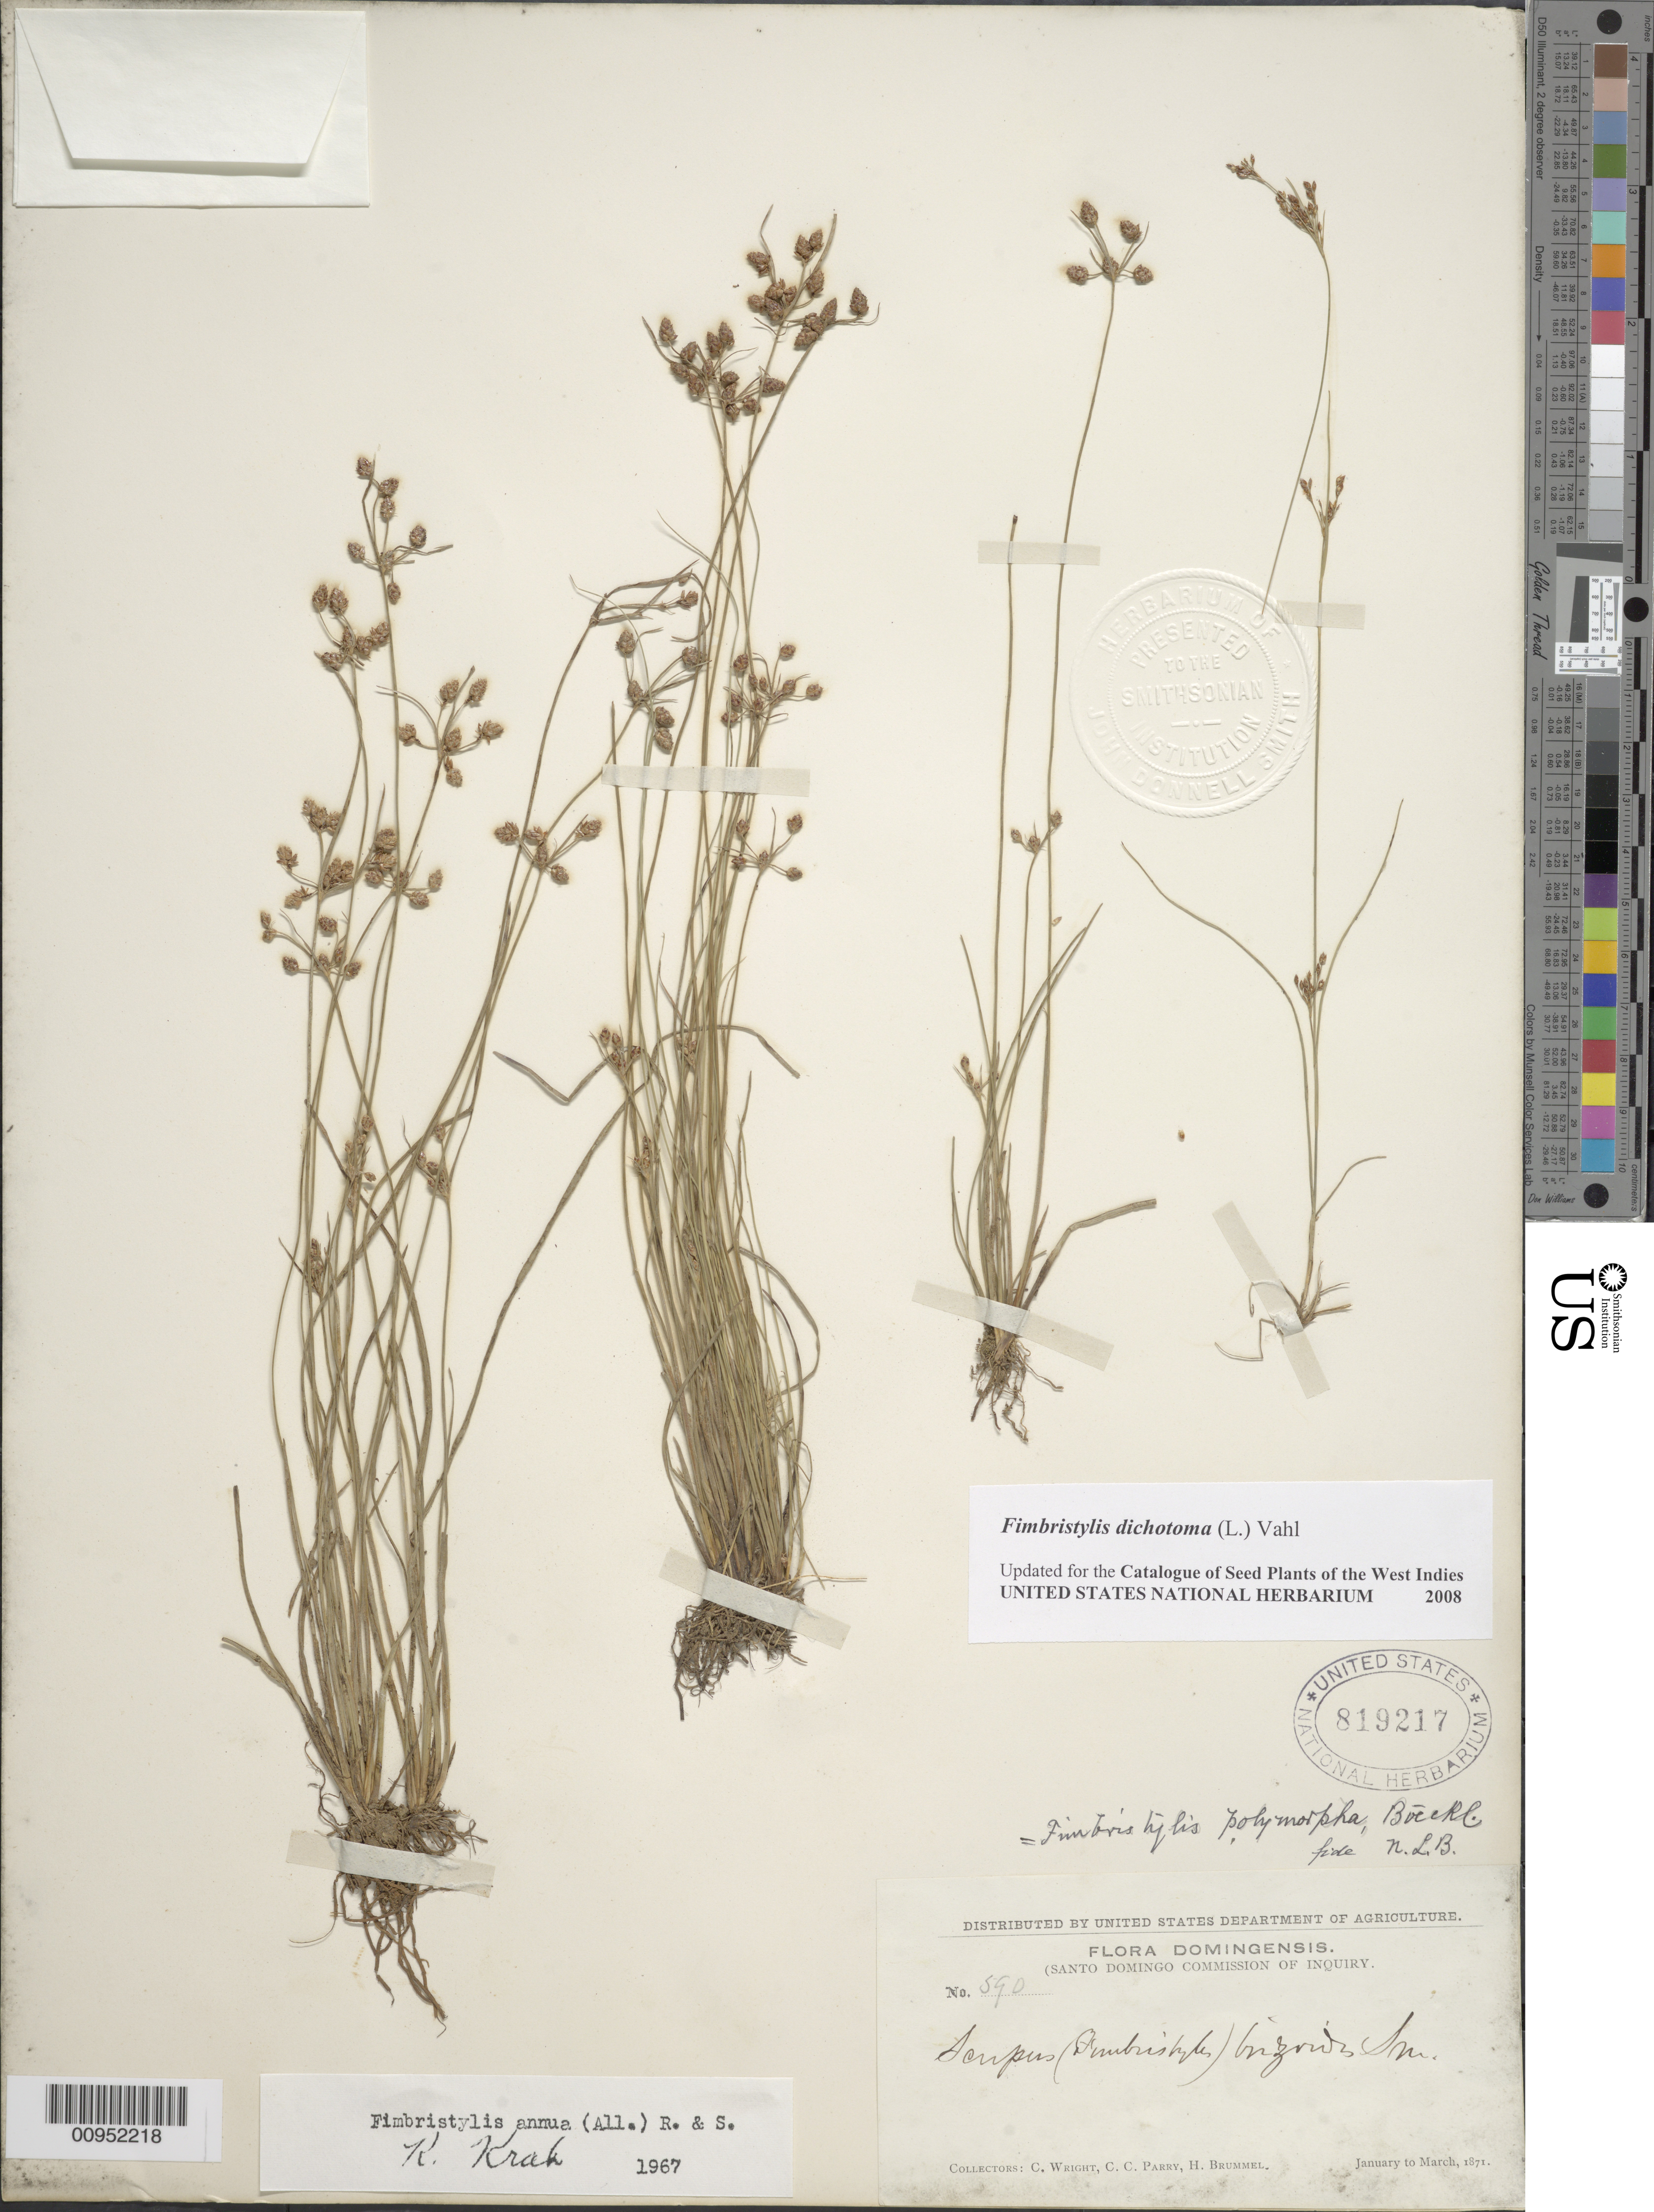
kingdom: Plantae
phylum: Tracheophyta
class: Liliopsida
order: Poales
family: Cyperaceae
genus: Fimbristylis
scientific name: Fimbristylis dichotoma subsp. dichotoma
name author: (L.) Vahl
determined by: Strong, M. T., (US), Smithsonian Institution - National Museum of Natural History (UNITED STATES)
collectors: C. Wright, C. C. Parry & H. Brummel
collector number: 590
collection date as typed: Jan 1871 to -- Mar 1871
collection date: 1871-01/1871-03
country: Dominican Republic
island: Hispaniola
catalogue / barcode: US 819217